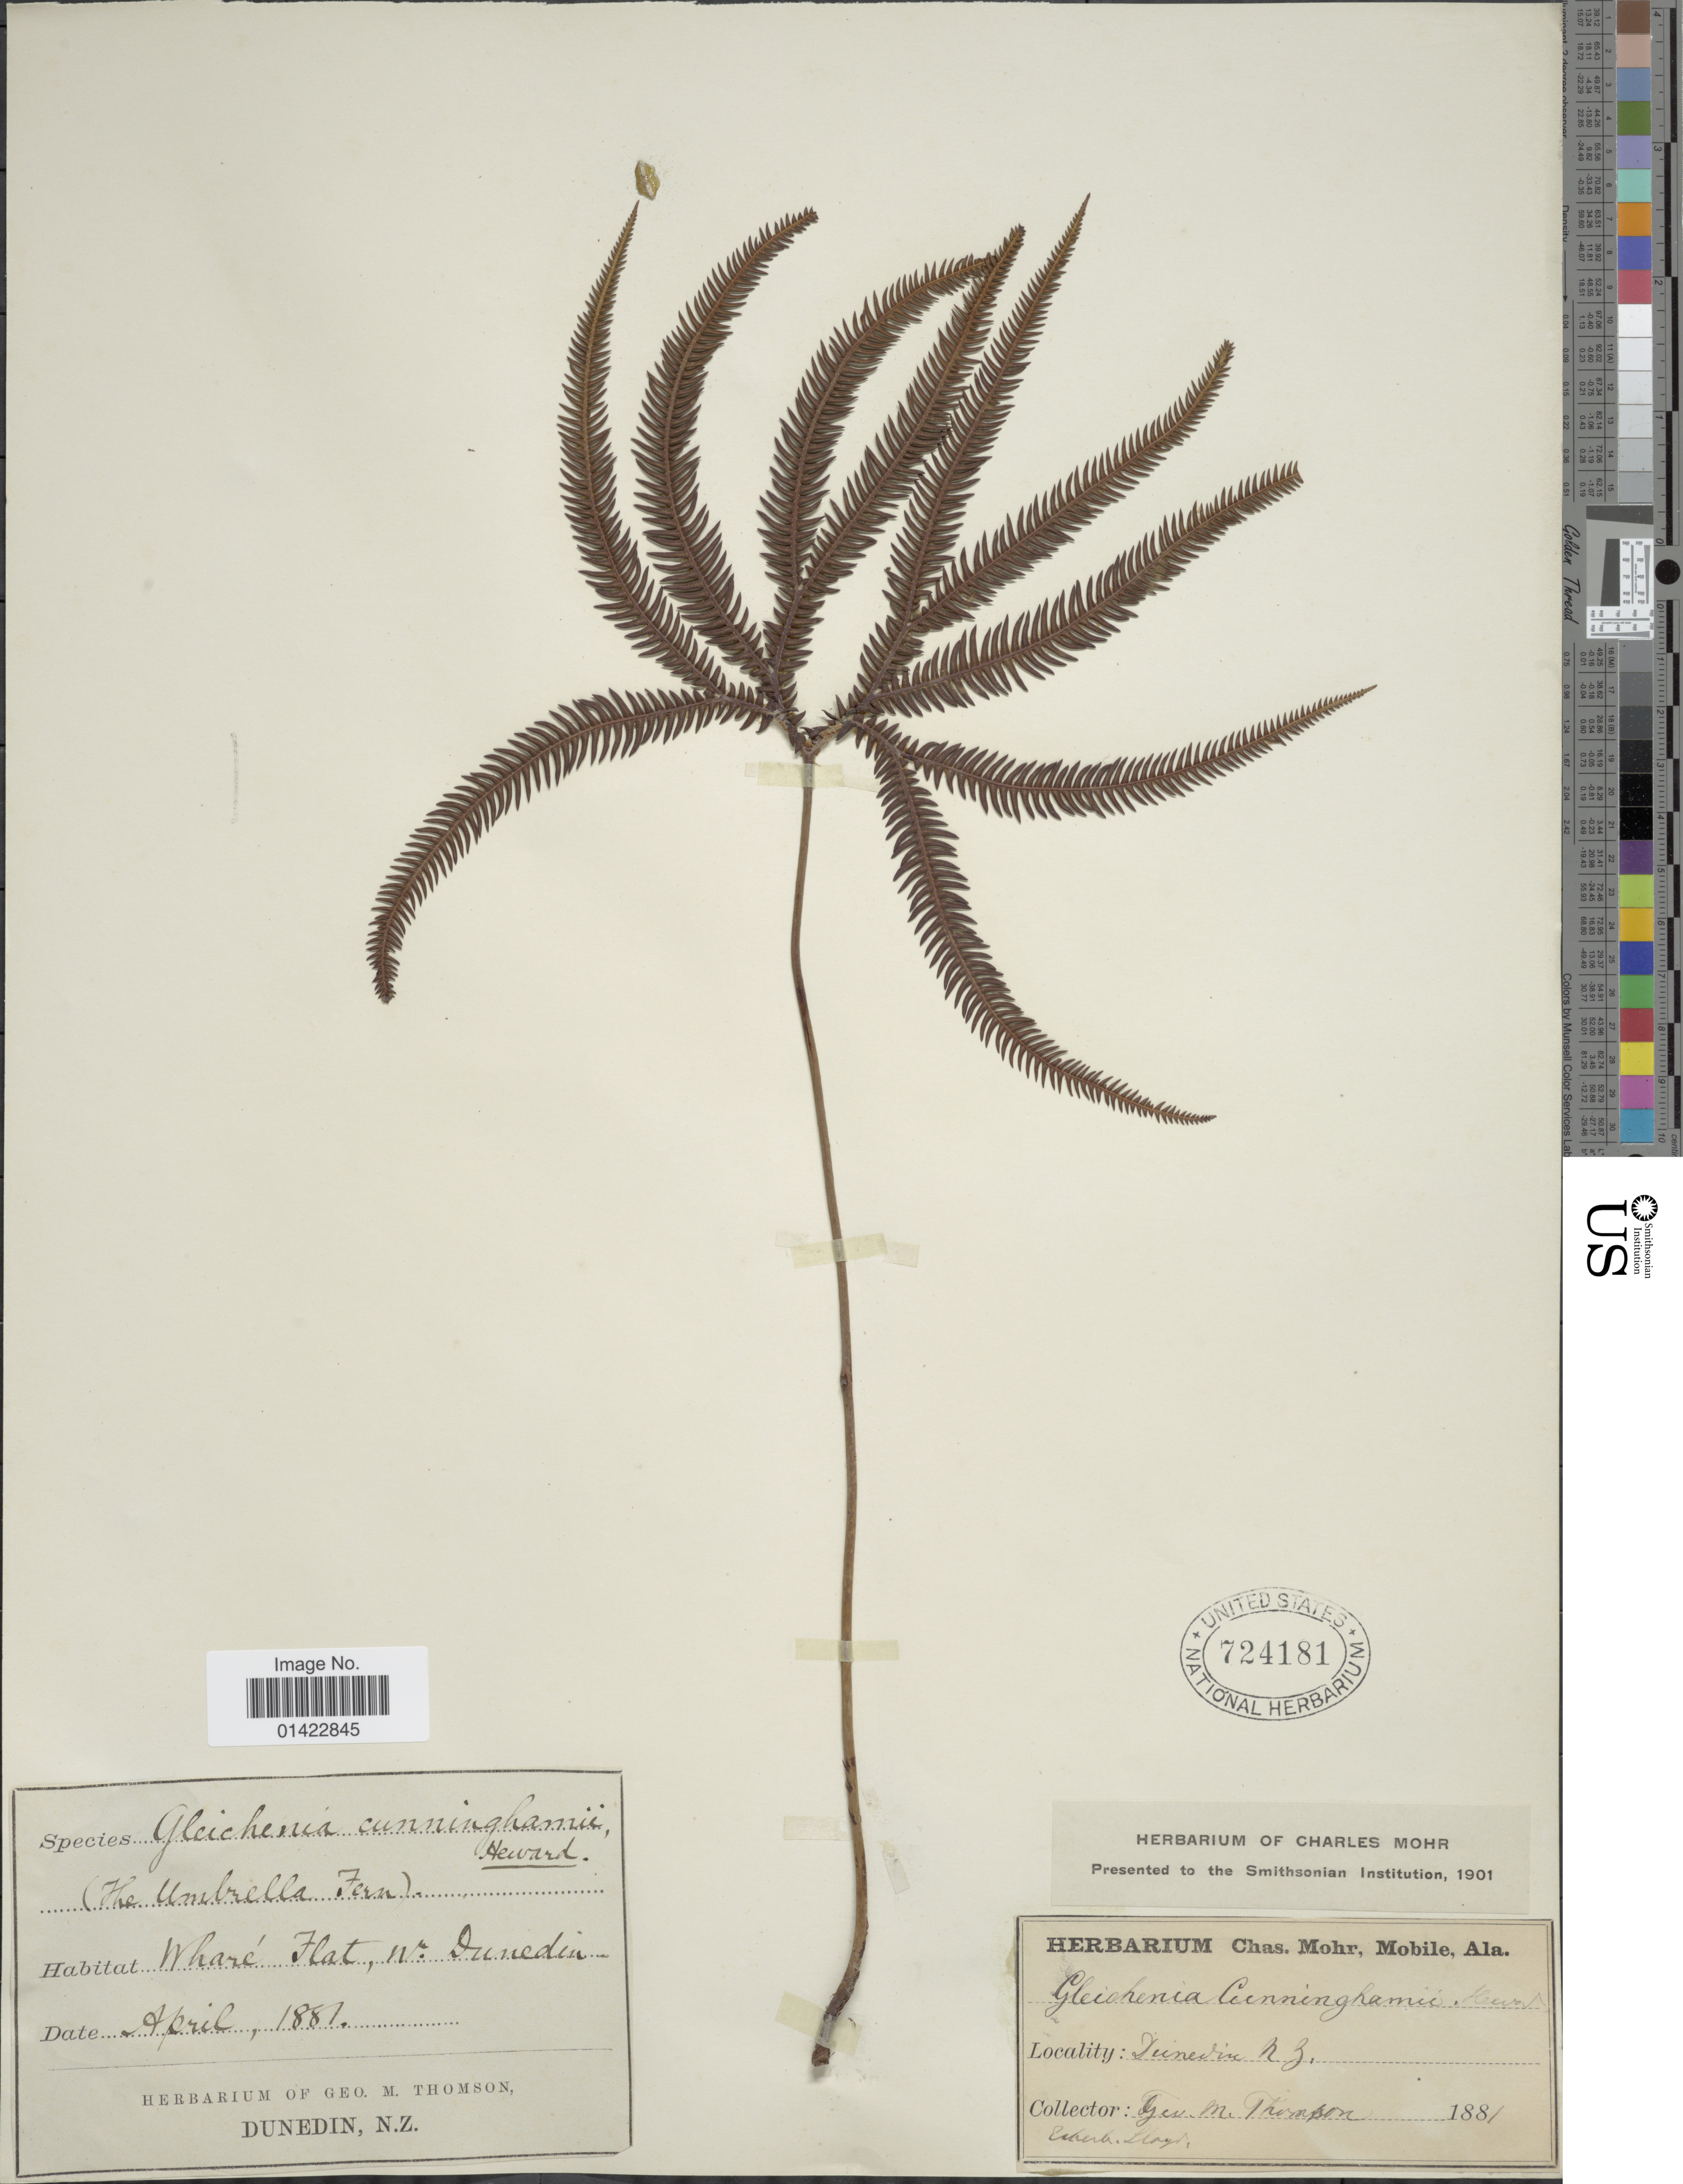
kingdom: Plantae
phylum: Tracheophyta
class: Polypodiopsida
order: Gleicheniales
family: Gleicheniaceae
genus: Sticherus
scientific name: Sticherus cunninghamii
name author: (Heward ex Hook.) Ching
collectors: G. Thomson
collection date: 1881-04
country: New Zealand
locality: Whare Flat W. Dunedin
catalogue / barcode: US 724181